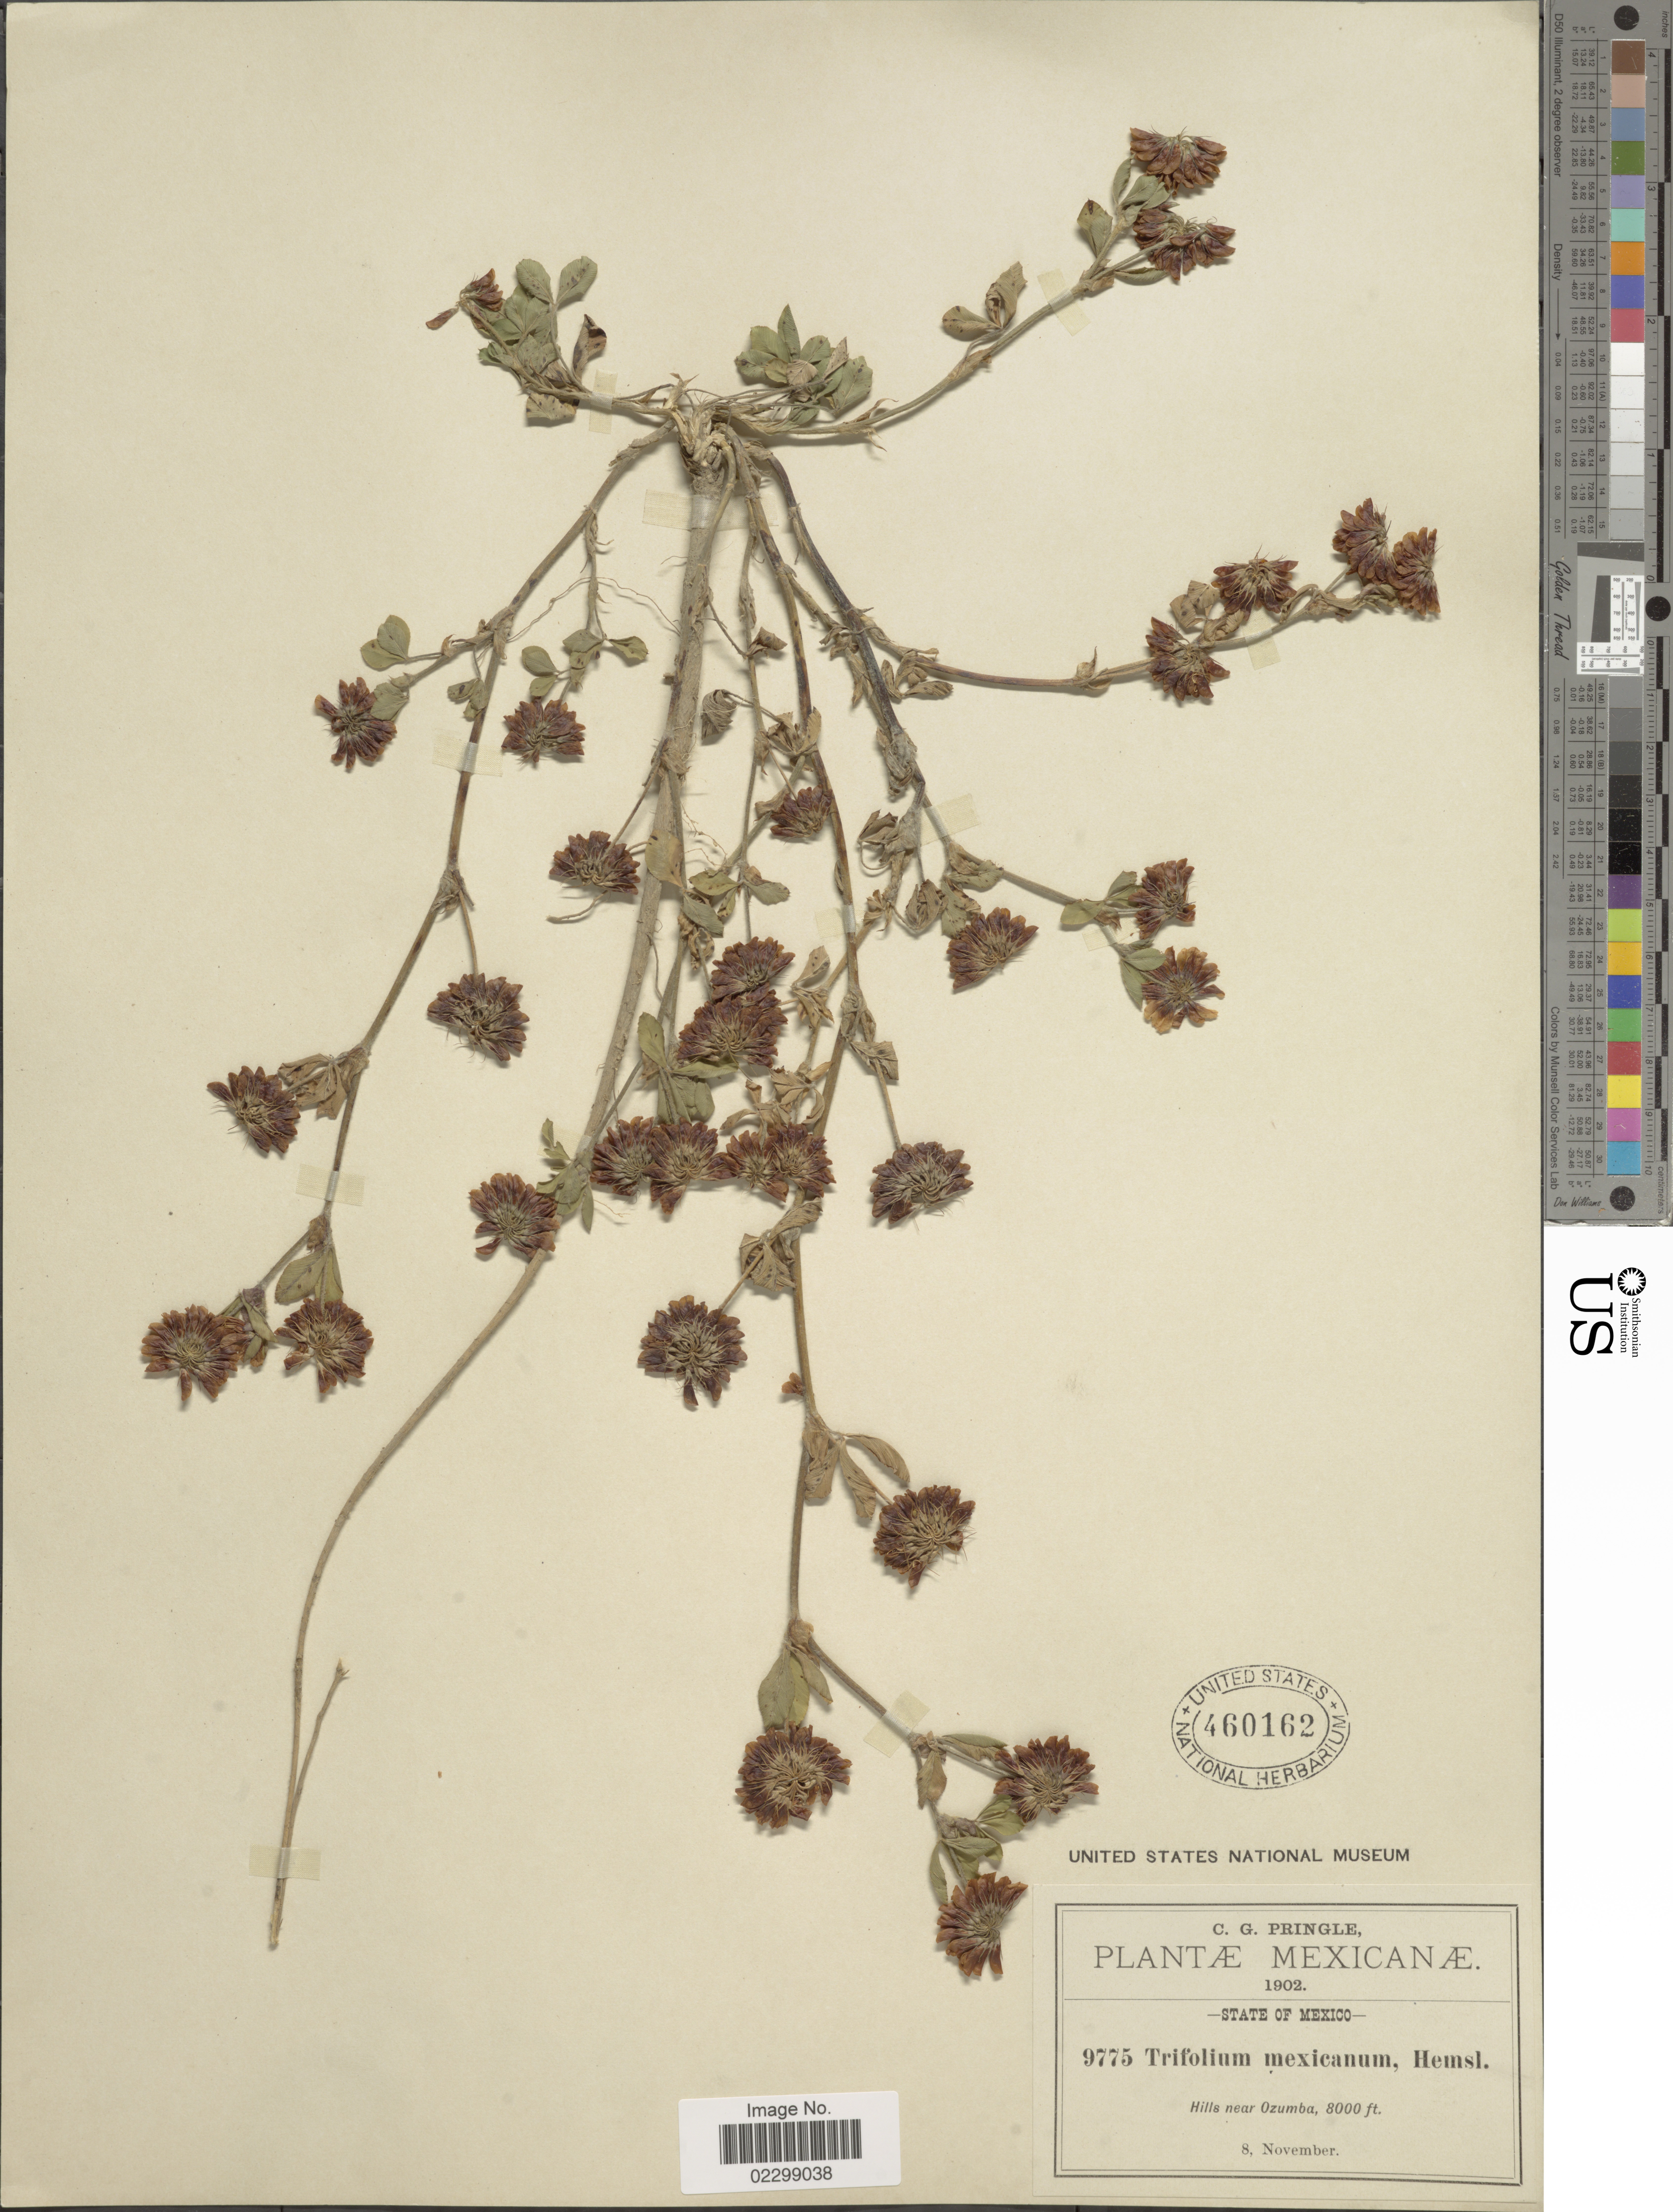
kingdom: Plantae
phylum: Tracheophyta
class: Magnoliopsida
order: Fabales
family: Fabaceae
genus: Trifolium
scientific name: Trifolium mexicanum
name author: Hemsl.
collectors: C. G. Pringle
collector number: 9775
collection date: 1902-11-08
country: Mexico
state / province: México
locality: Hills near Ozumba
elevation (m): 2438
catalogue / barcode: US 460162